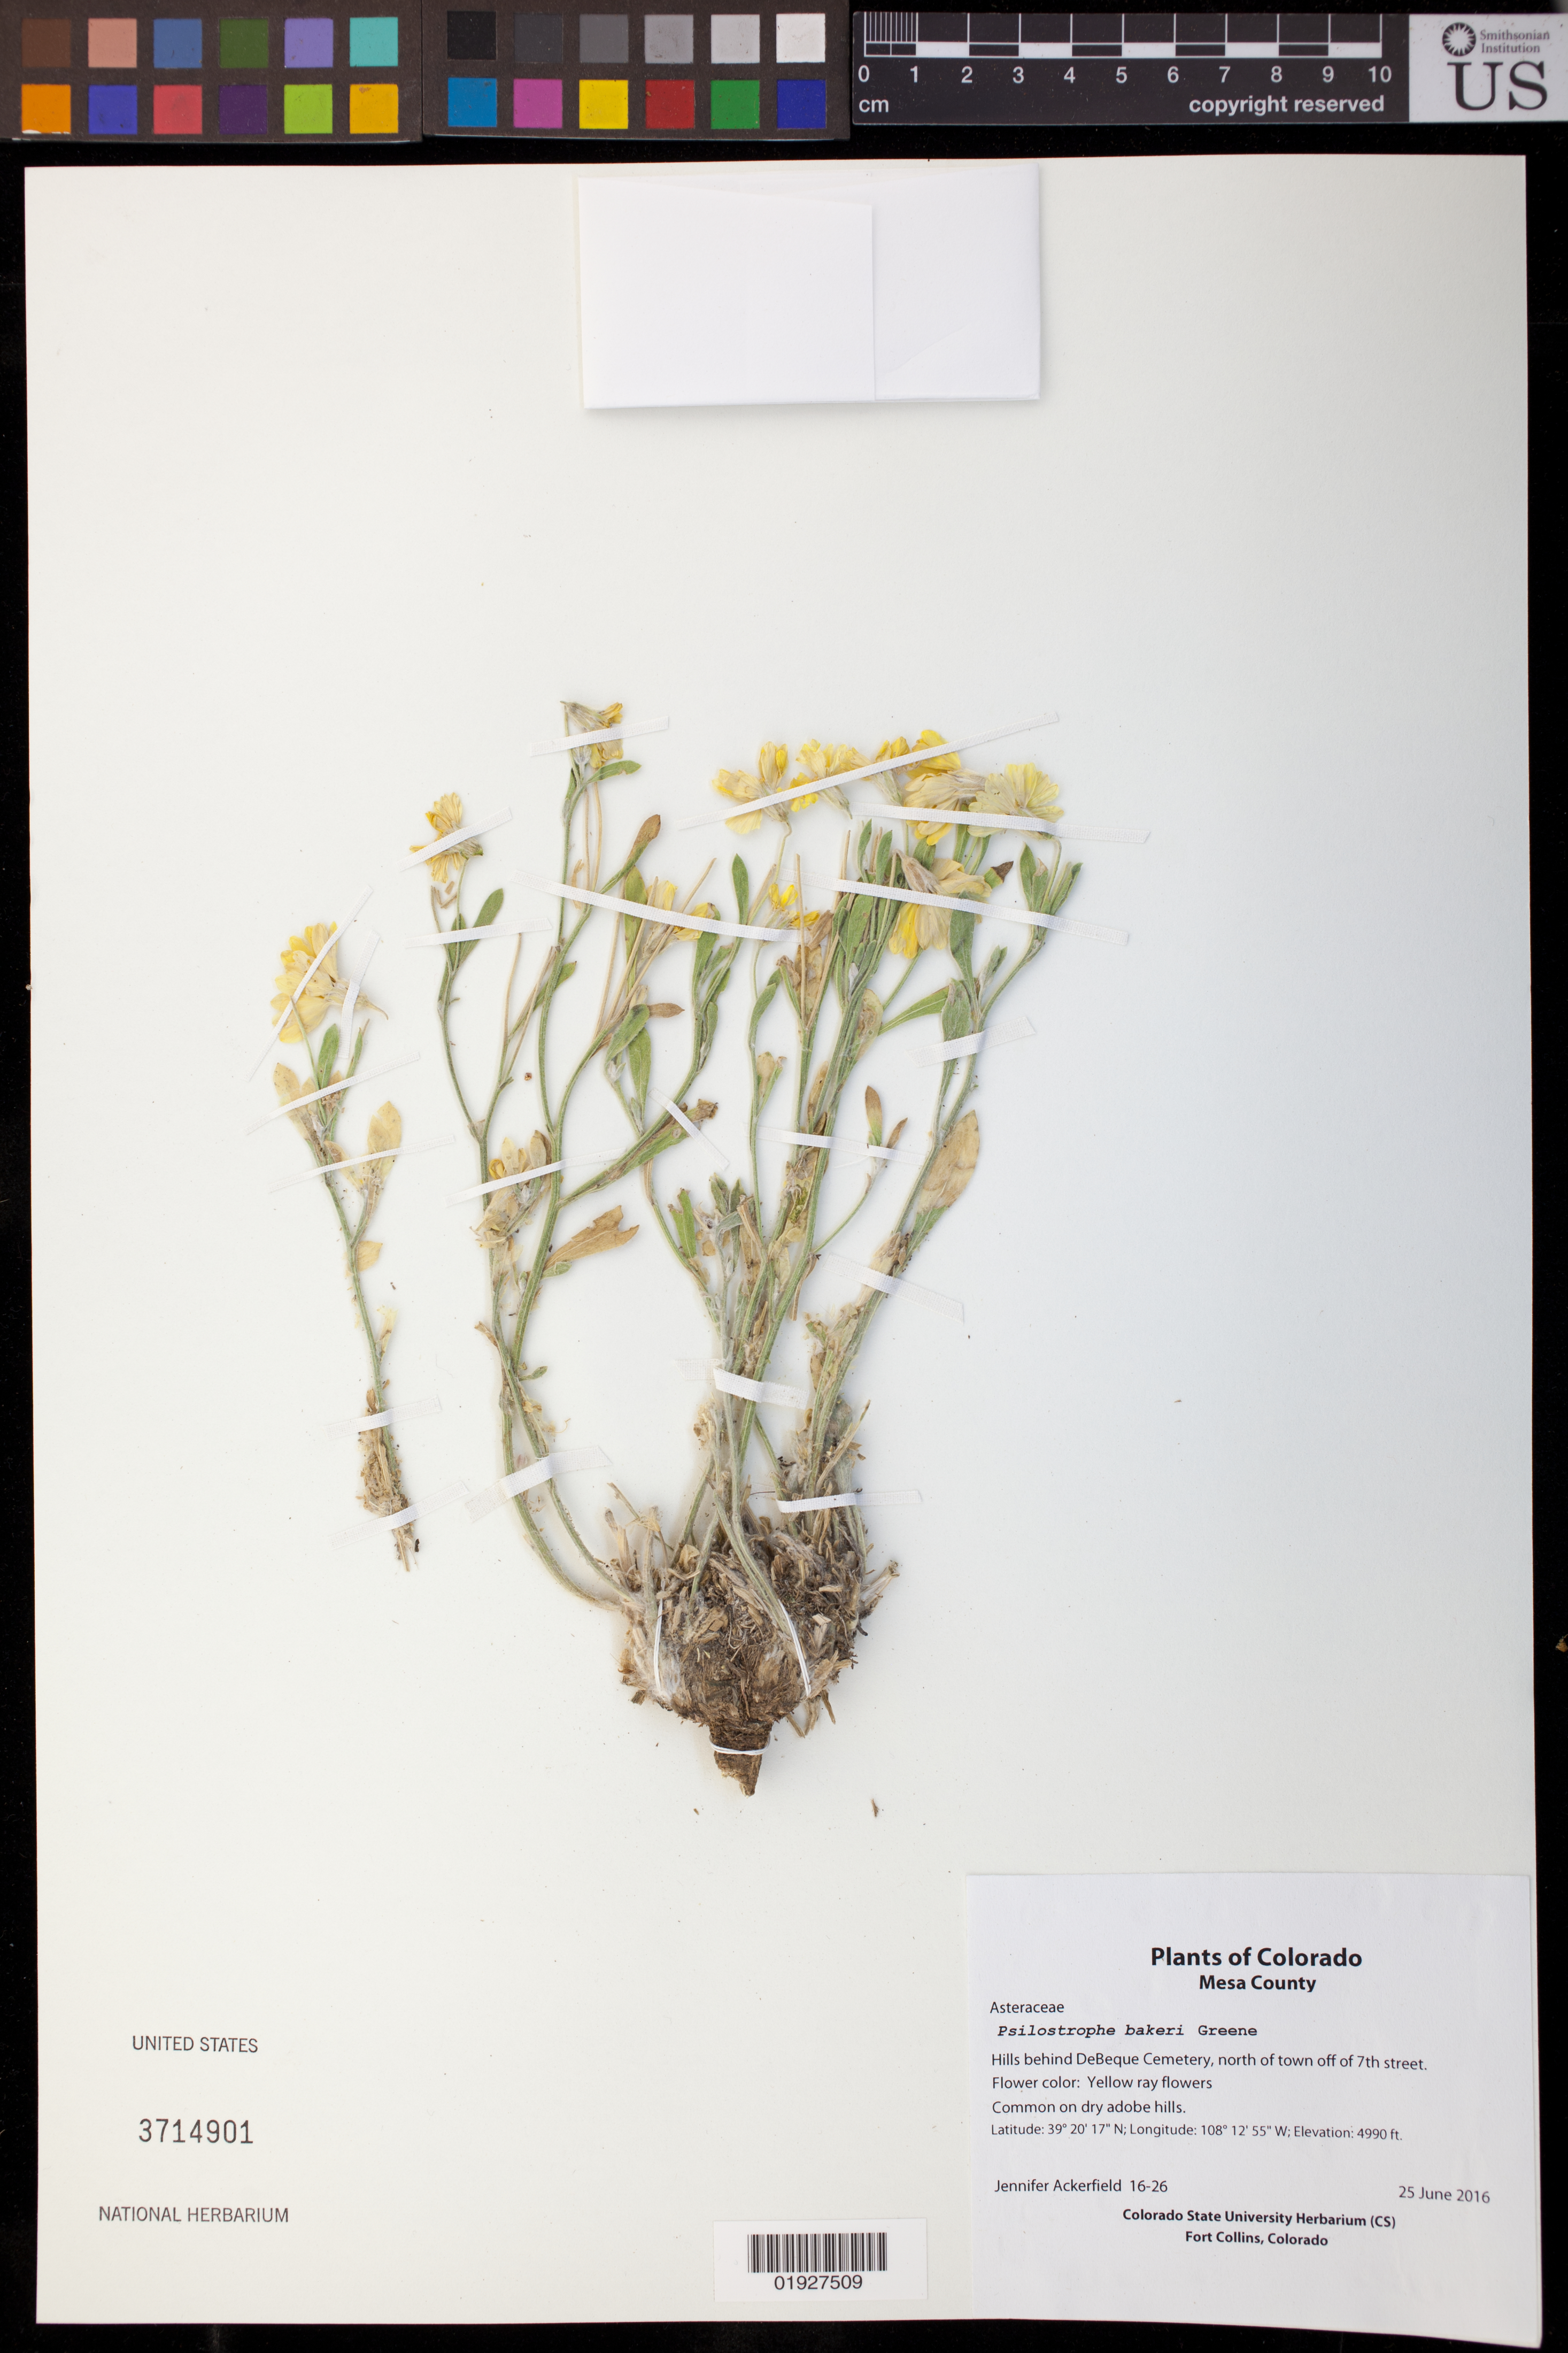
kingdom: Plantae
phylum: Tracheophyta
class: Magnoliopsida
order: Asterales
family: Asteraceae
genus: Psilostrophe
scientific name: Psilostrophe bakeri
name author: Greene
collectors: J. Ackerfield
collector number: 16-26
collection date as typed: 25 June 2016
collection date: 2016-06-25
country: United States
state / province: Colorado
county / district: Mesa County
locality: Hills behind DeBeque Cemetery, N of town off of 7th Street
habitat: Common on dry adobe hills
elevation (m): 1521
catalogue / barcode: US 3714901